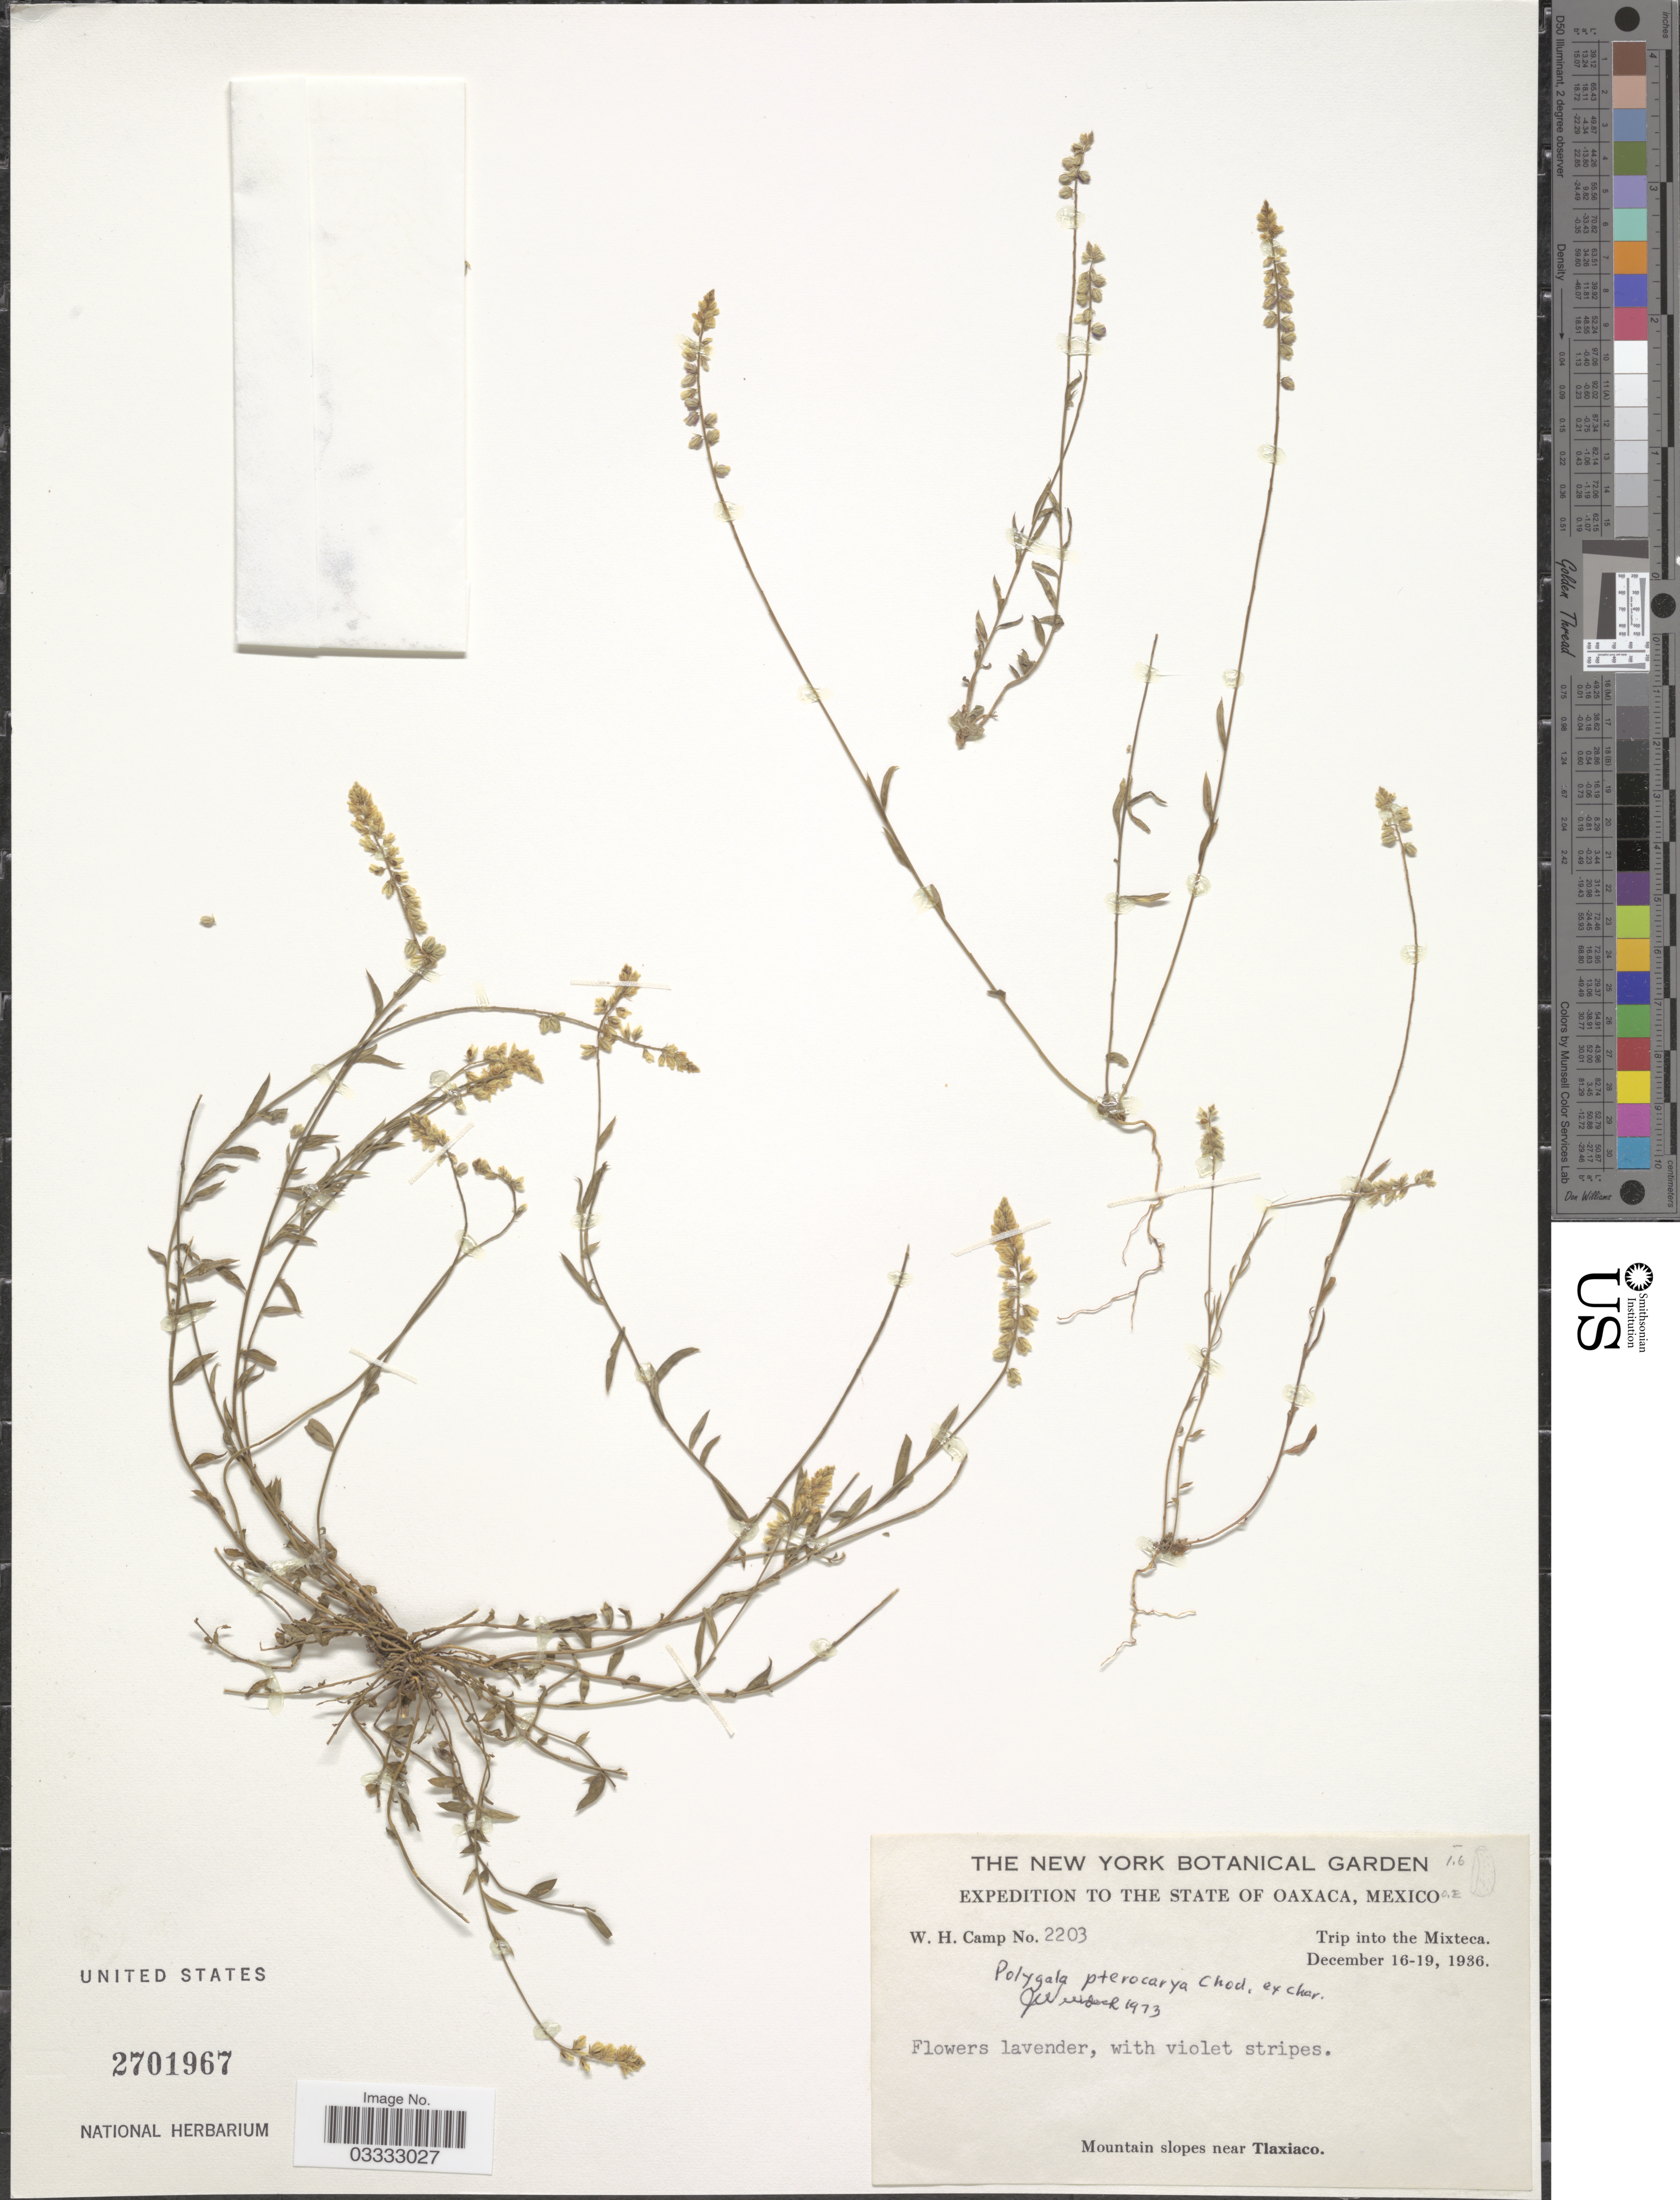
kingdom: Plantae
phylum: Tracheophyta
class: Magnoliopsida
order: Fabales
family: Polygalaceae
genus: Polygala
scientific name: Polygala pterocarya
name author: Chodat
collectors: W. H. Camp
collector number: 2203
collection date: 1936-12-16/1936-12-19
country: Mexico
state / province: Oaxaca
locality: Mountain slopes near Tlaxiaco. Trip into the Mixteca [unsure placement]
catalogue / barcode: US 2701967